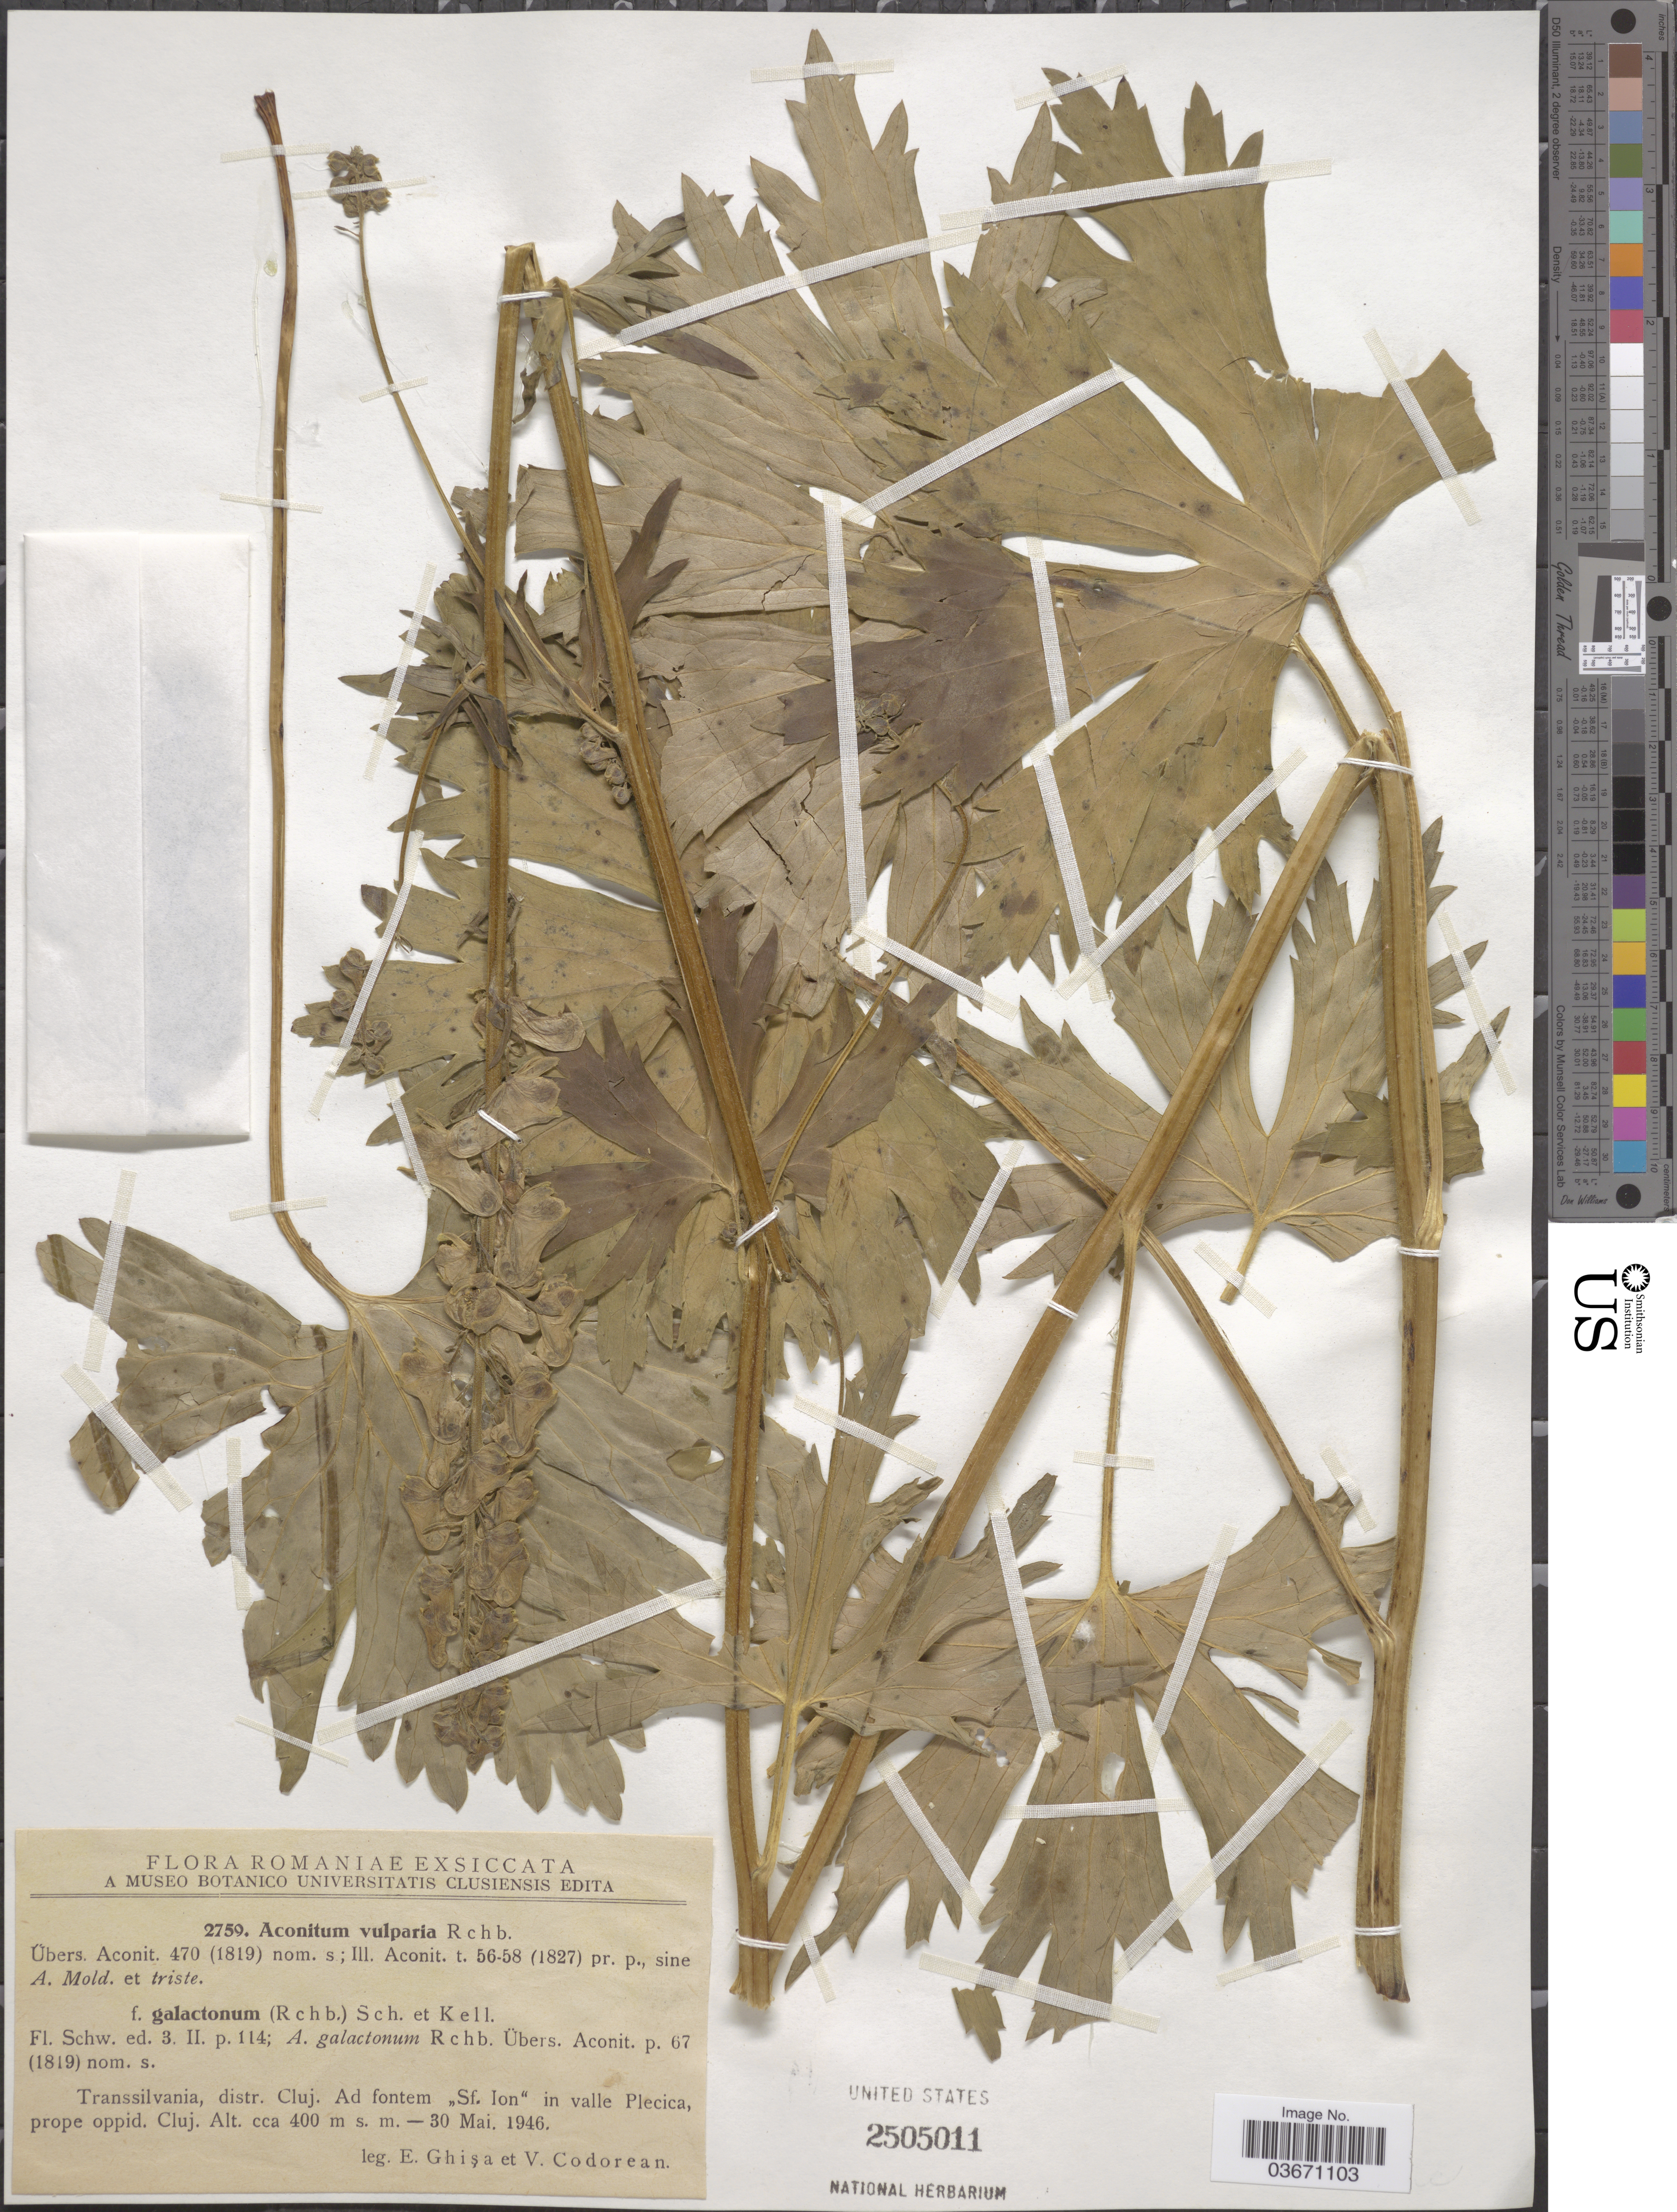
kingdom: Plantae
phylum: Tracheophyta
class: Magnoliopsida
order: Ranunculales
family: Ranunculaceae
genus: Aconitum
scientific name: Aconitum vulparia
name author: Rchb.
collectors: E. Ghisa & V. Codorean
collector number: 2759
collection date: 1946-05-30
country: Romania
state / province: Cluj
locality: Transsilvania, distr. Cluj. Ad fontem "Sf. Ion" in valle Plecica, prope oppid. Cluj.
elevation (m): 400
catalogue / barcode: US 2505011